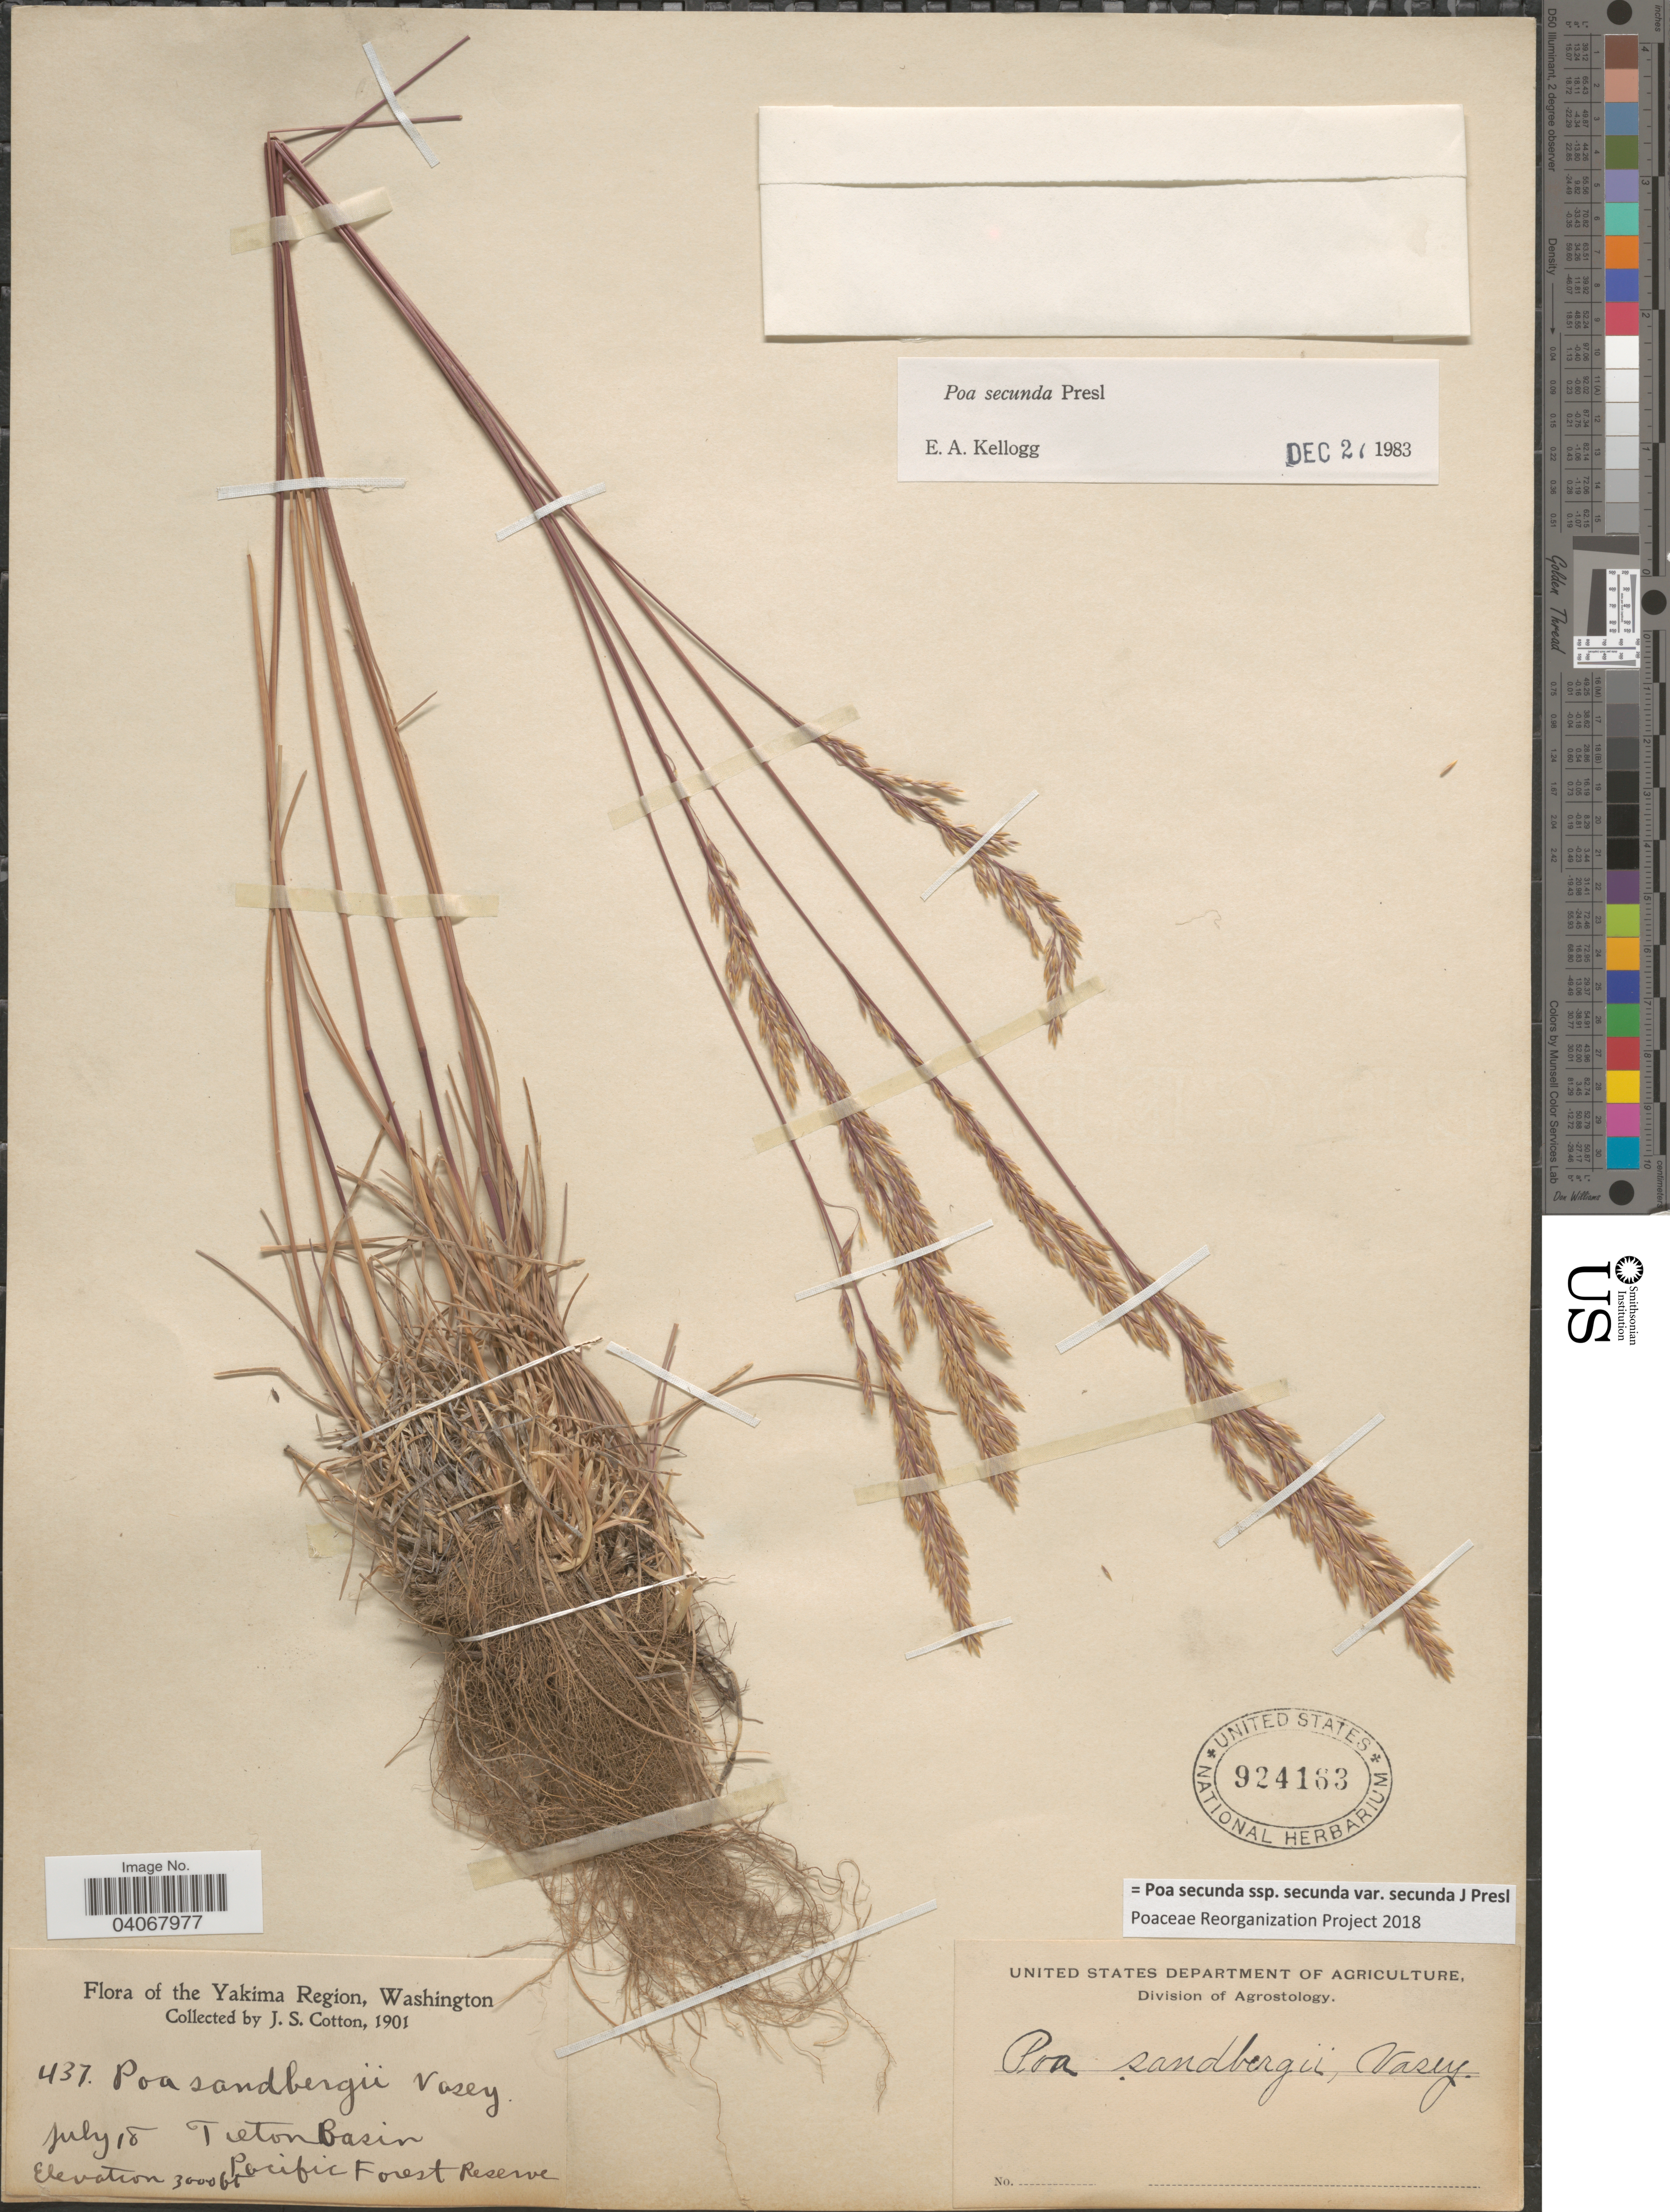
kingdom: Plantae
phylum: Tracheophyta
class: Liliopsida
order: Poales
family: Poaceae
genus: Poa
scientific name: Poa secunda subsp. secunda var. secunda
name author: J. Presl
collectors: J. S. Cotton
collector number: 437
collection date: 1901-07-18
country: United States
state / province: Washington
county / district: Yakima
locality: Yakima Region. Tieton Basin. Pacific Forest Reserve.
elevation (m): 914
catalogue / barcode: US 924163